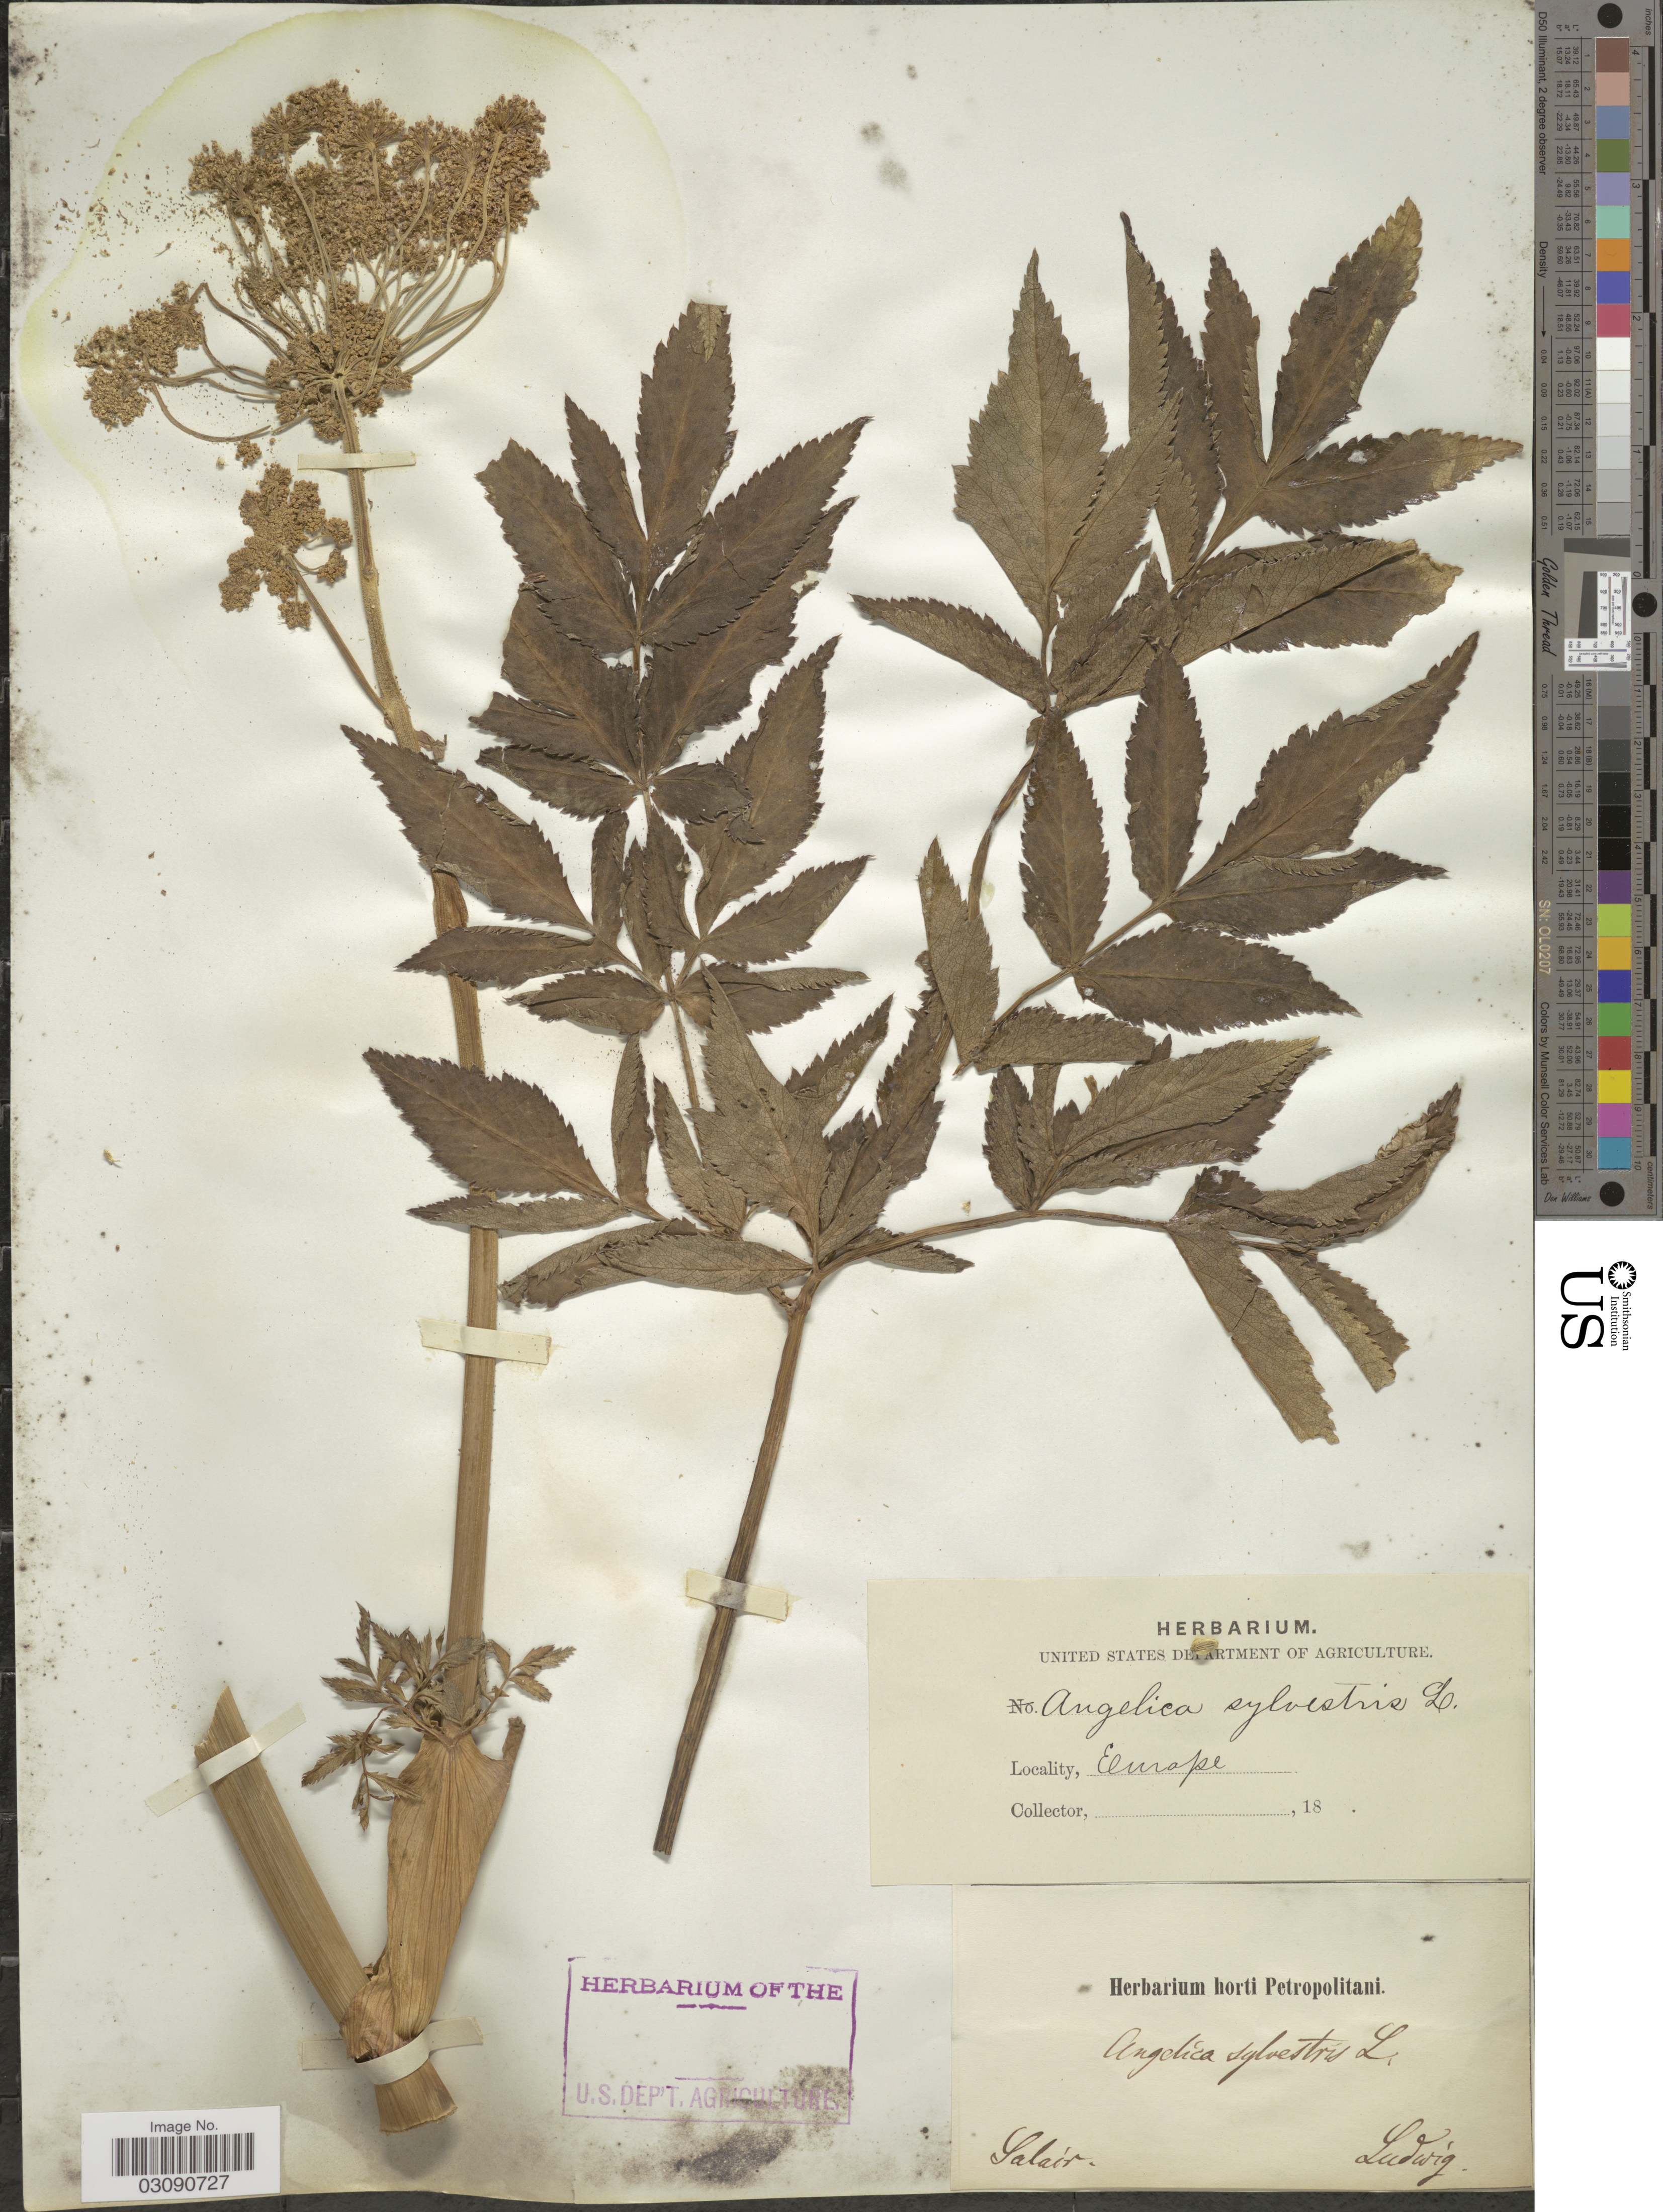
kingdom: Plantae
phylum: Tracheophyta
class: Magnoliopsida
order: Apiales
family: Apiaceae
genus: Angelica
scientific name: Angelica sylvestris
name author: L.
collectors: Ludwig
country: Russian Federation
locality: Europe, Salair.